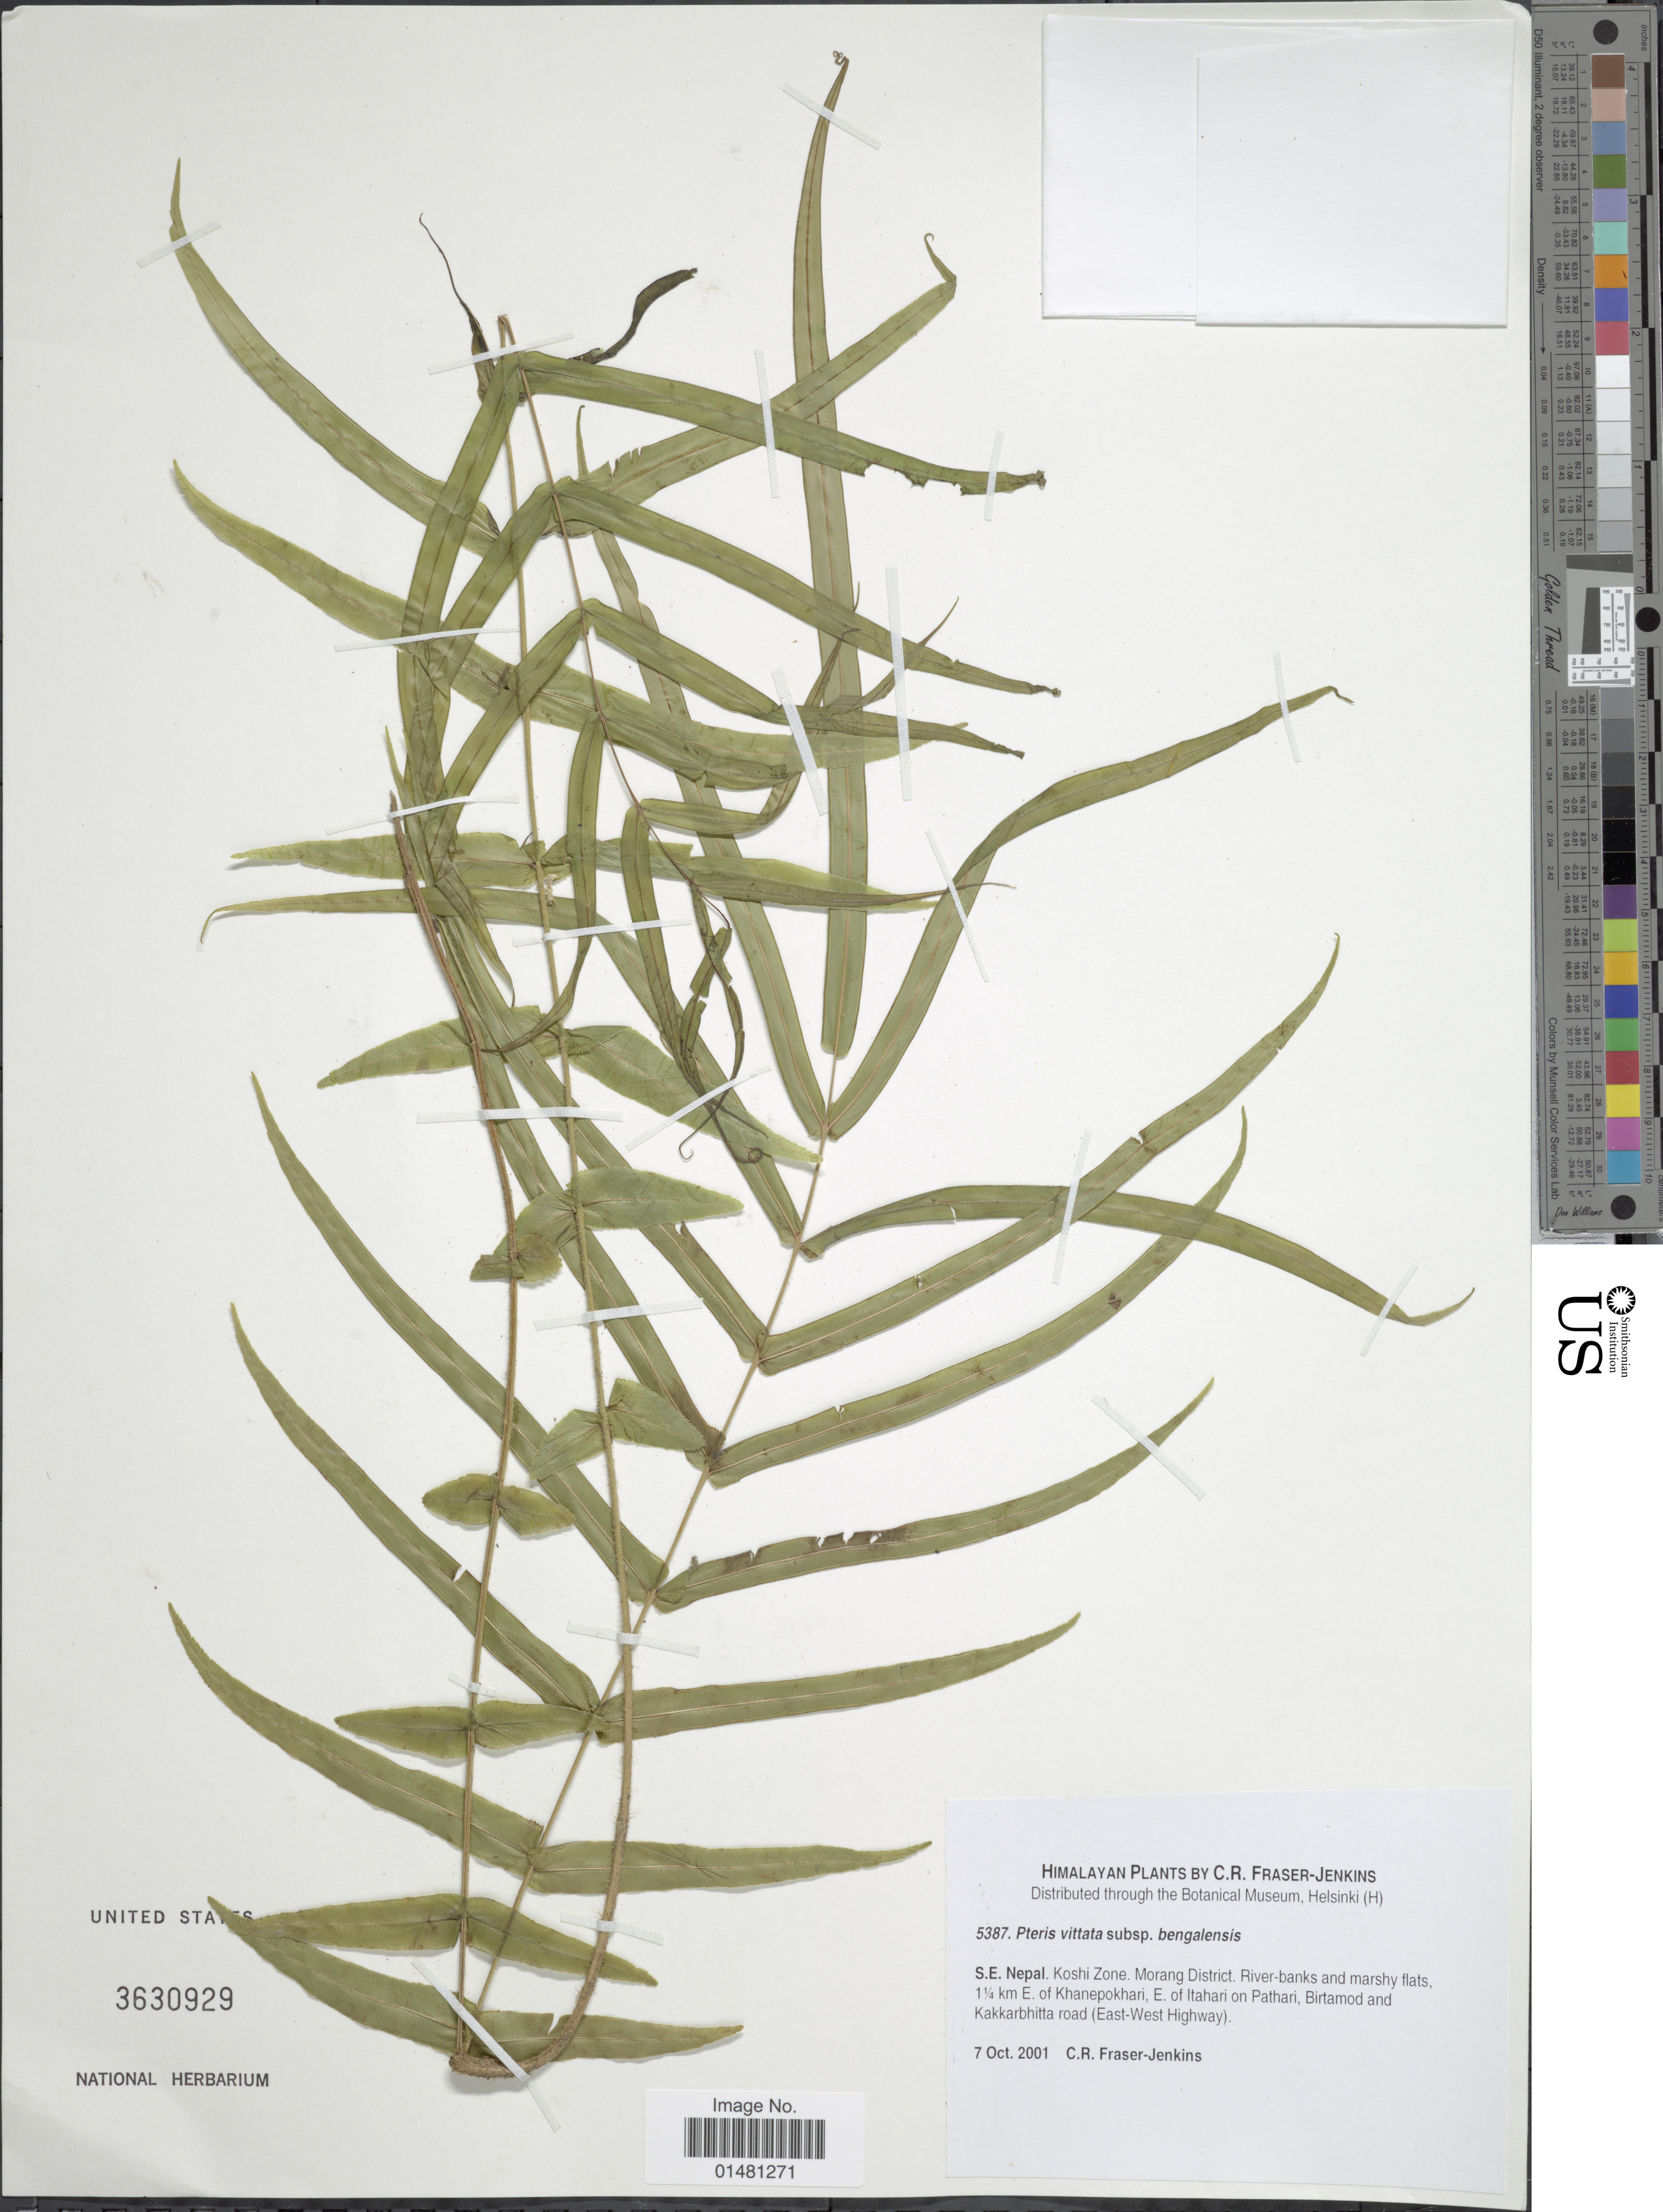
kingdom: Plantae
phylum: Tracheophyta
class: Polypodiopsida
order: Polypodiales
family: Pteridaceae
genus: Pteris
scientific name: Pteris vittata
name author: L.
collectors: C. R. Fraser-Jenkins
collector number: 5387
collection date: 2001-10-07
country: Nepal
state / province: Kosi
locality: Himalayan, S.E. Nepal. Koshi Zone. Morang District. River-banks and marshy flats, 1¼ km E. of Khanepokhari, E. of Itahari on Pathari, Birtamod and Kakkarbhitta road (East-West Highway)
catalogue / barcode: US 3630929